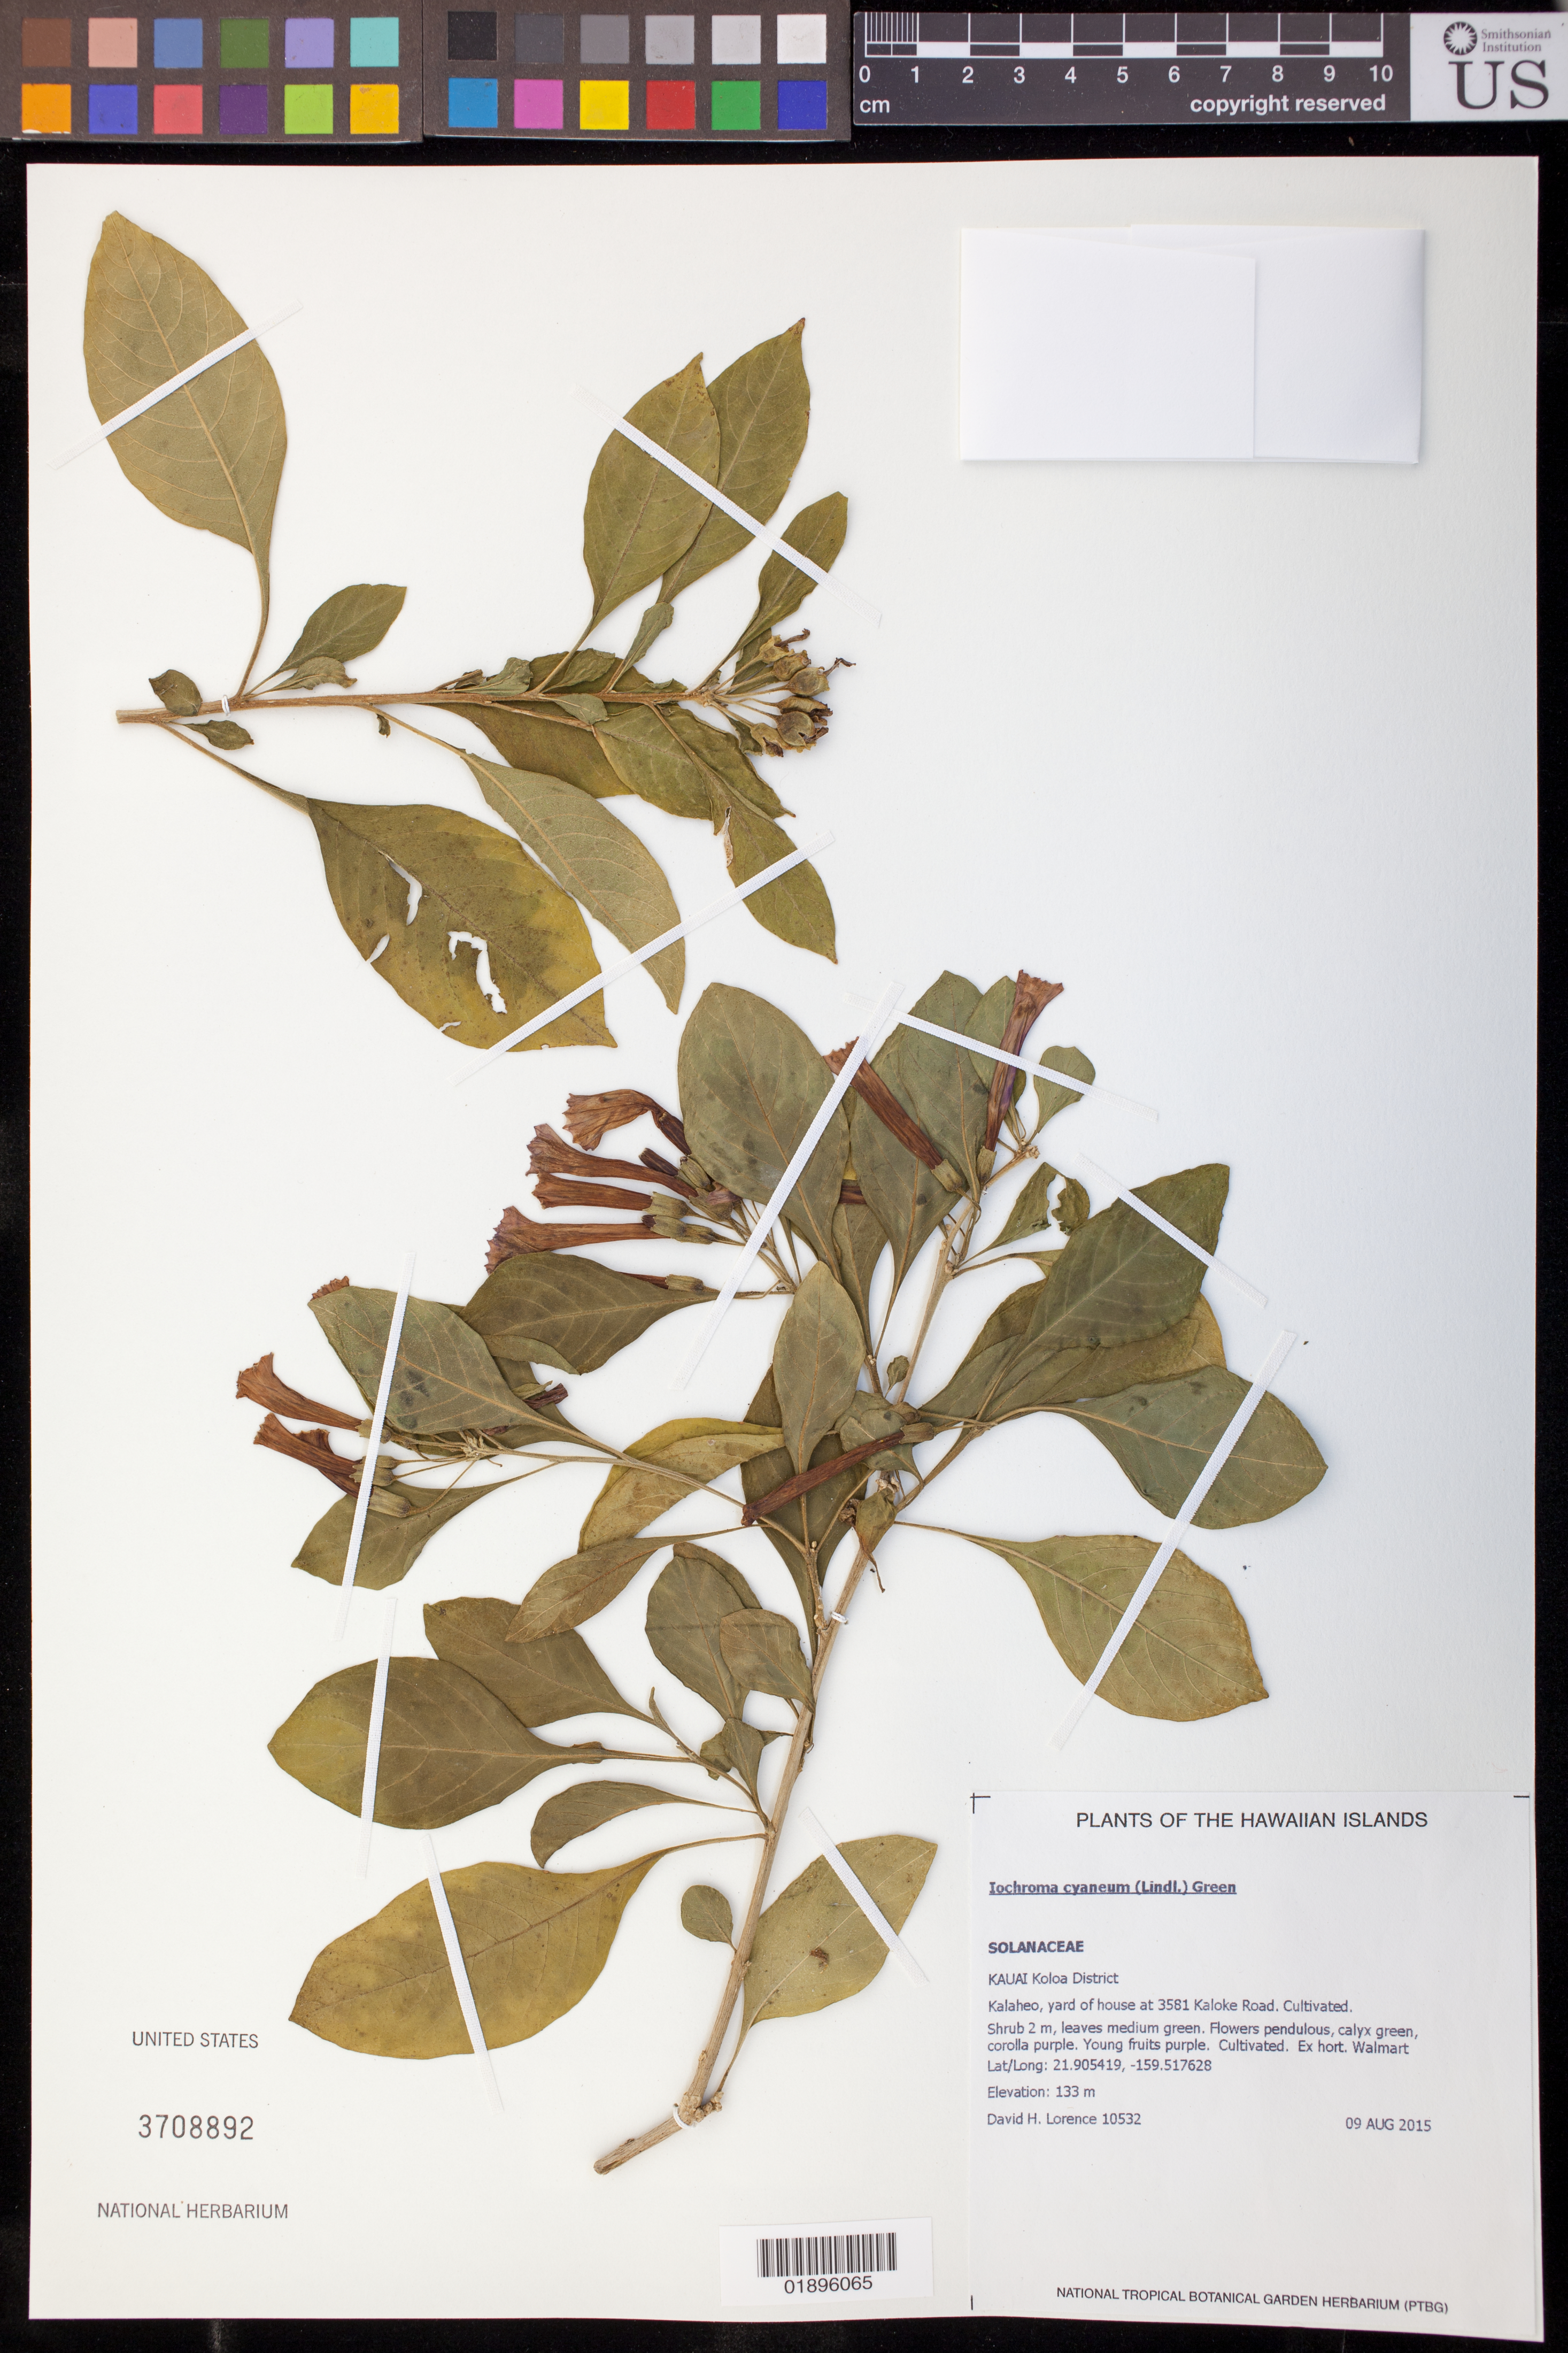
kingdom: Plantae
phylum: Tracheophyta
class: Magnoliopsida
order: Solanales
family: Solanaceae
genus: Iochroma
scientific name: Iochroma cyaneum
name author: (Lindl.) Lawr. & J.M. Tucker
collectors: D. Lorence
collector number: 10532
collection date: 2015-08-09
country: United States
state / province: Hawaii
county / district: Kauai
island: Kaua'i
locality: Kolao District, Kalaheo, yard of house at 3581 Kaloke Road.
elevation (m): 133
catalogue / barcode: US 3708892